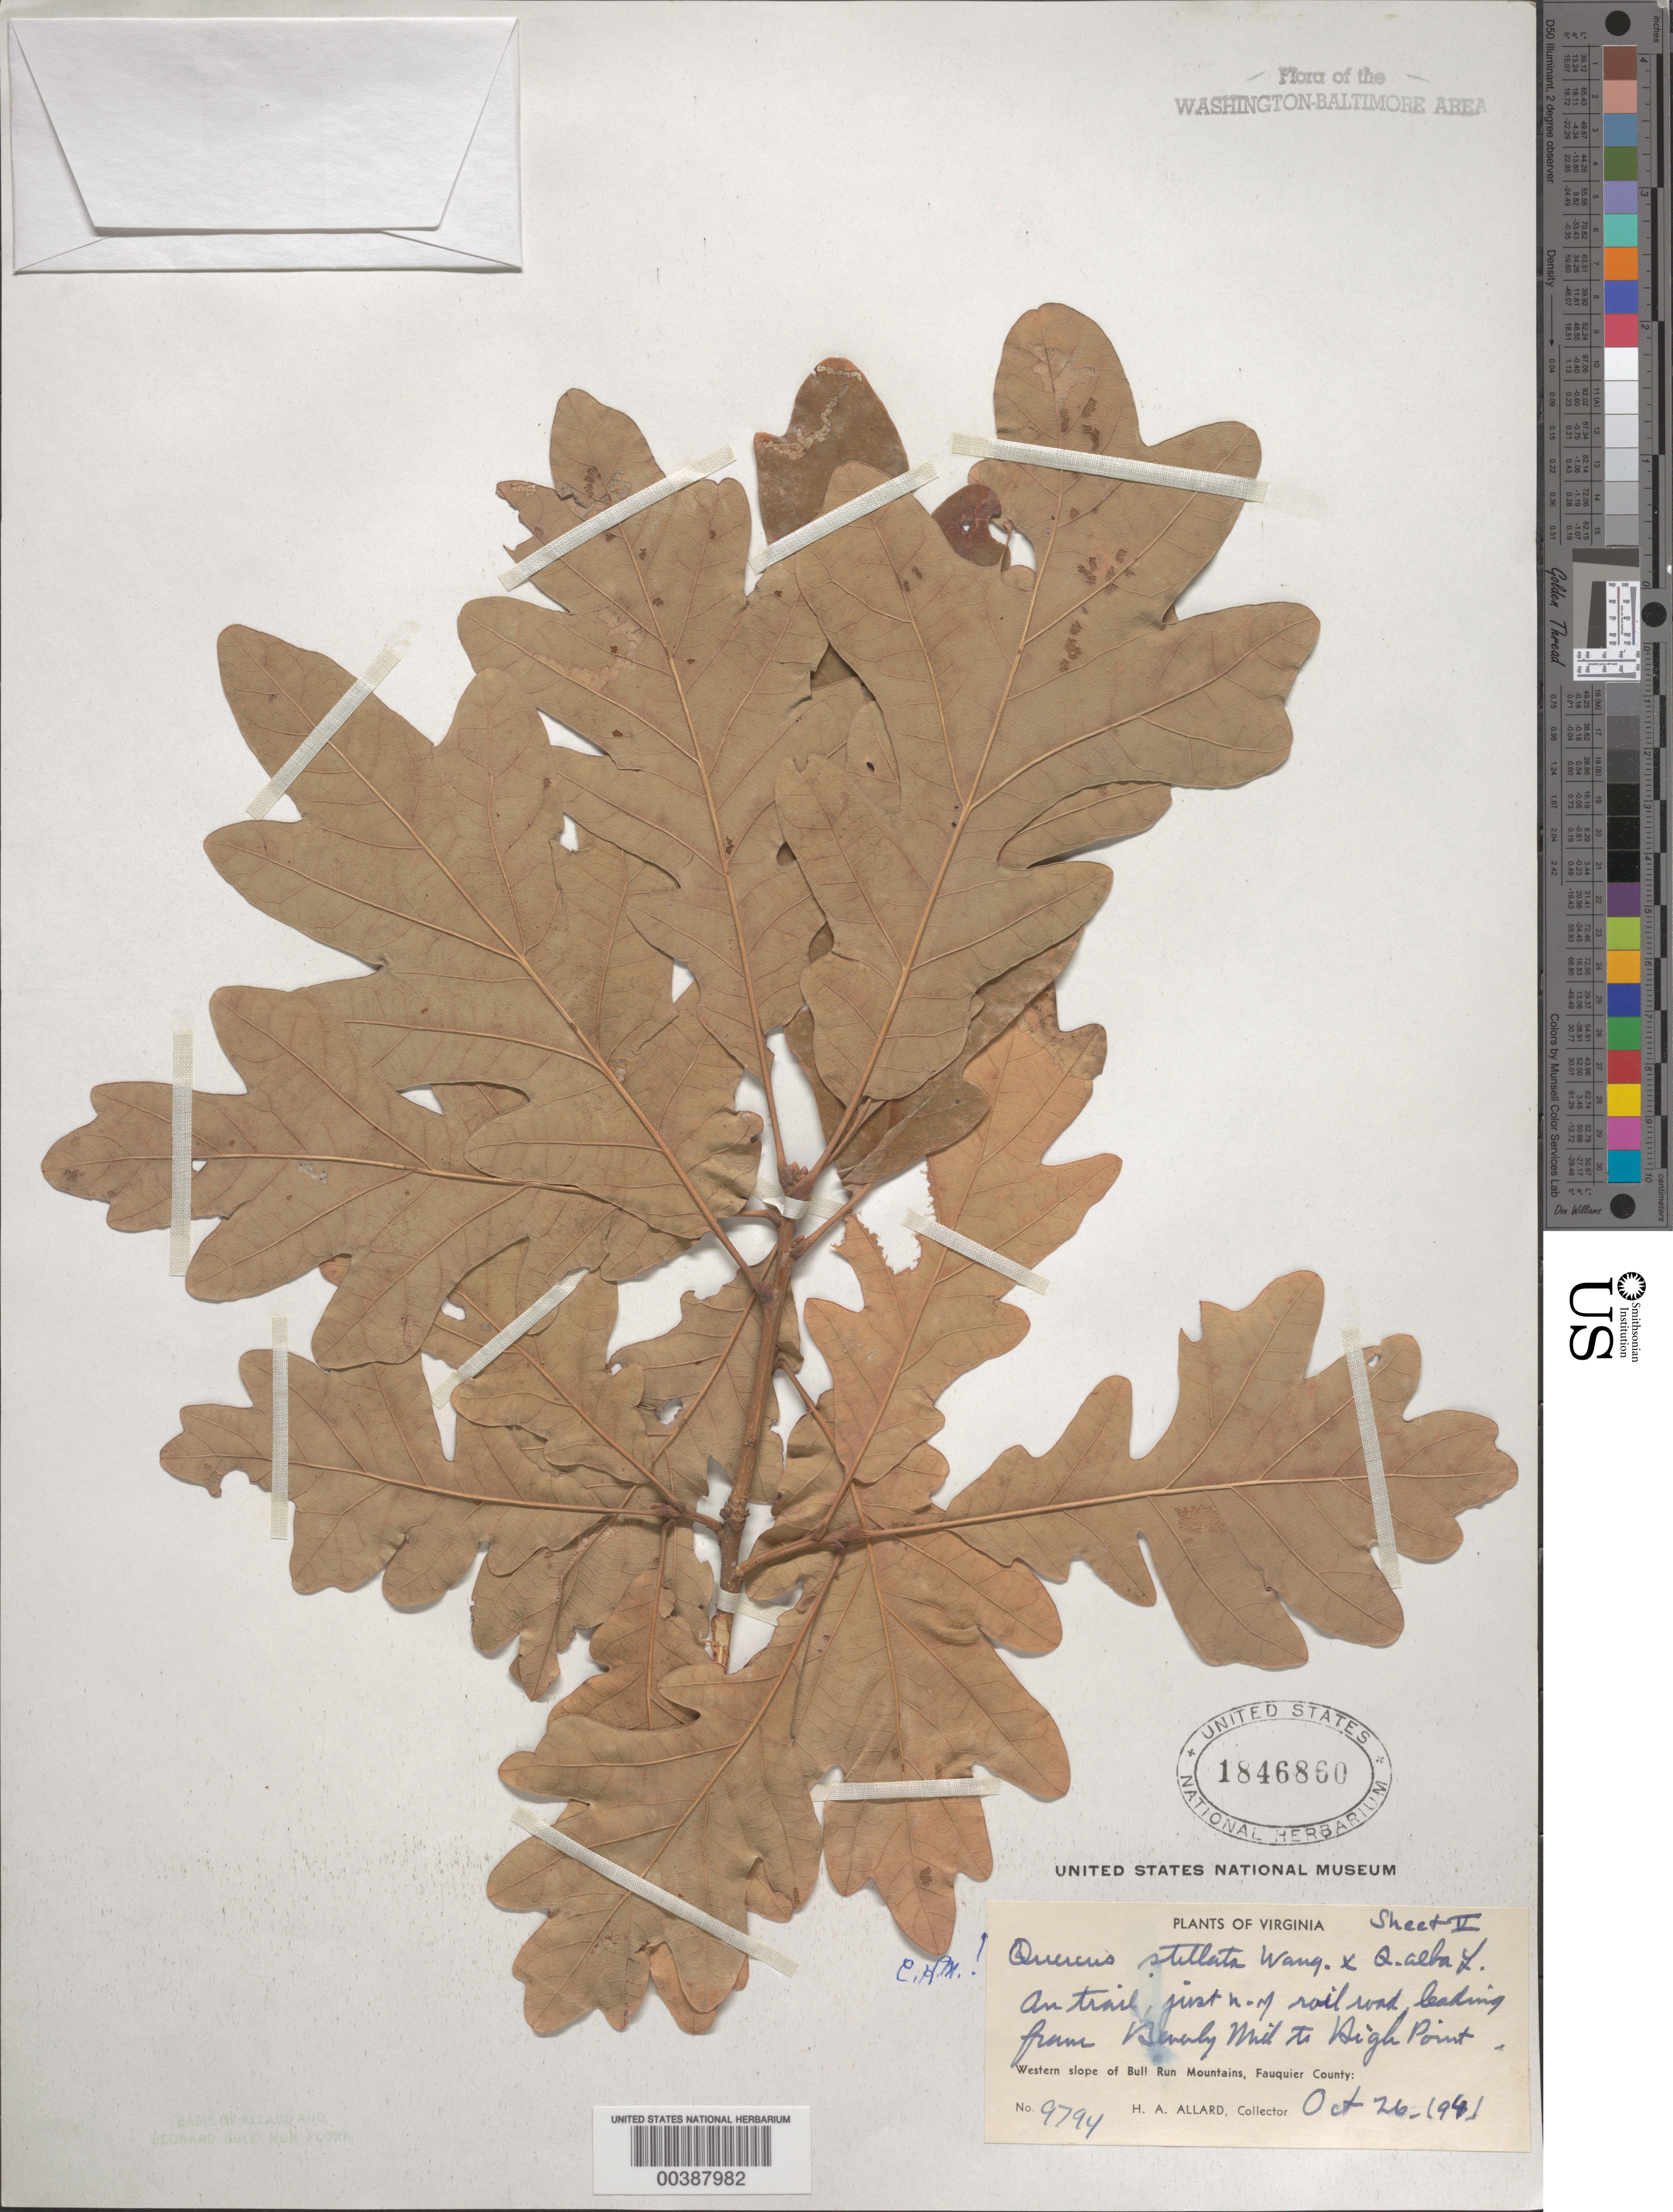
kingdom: Plantae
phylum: Tracheophyta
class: Magnoliopsida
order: Fagales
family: Fagaceae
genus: Quercus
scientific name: Quercus alba x Q. stellata Wangenh.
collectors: H. A. Allard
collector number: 9794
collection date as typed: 26 Oct 1941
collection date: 1941-10-26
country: United States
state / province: Virginia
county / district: Fauquier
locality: Beverley Mill to High Point, north of railroad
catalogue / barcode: US 1846860